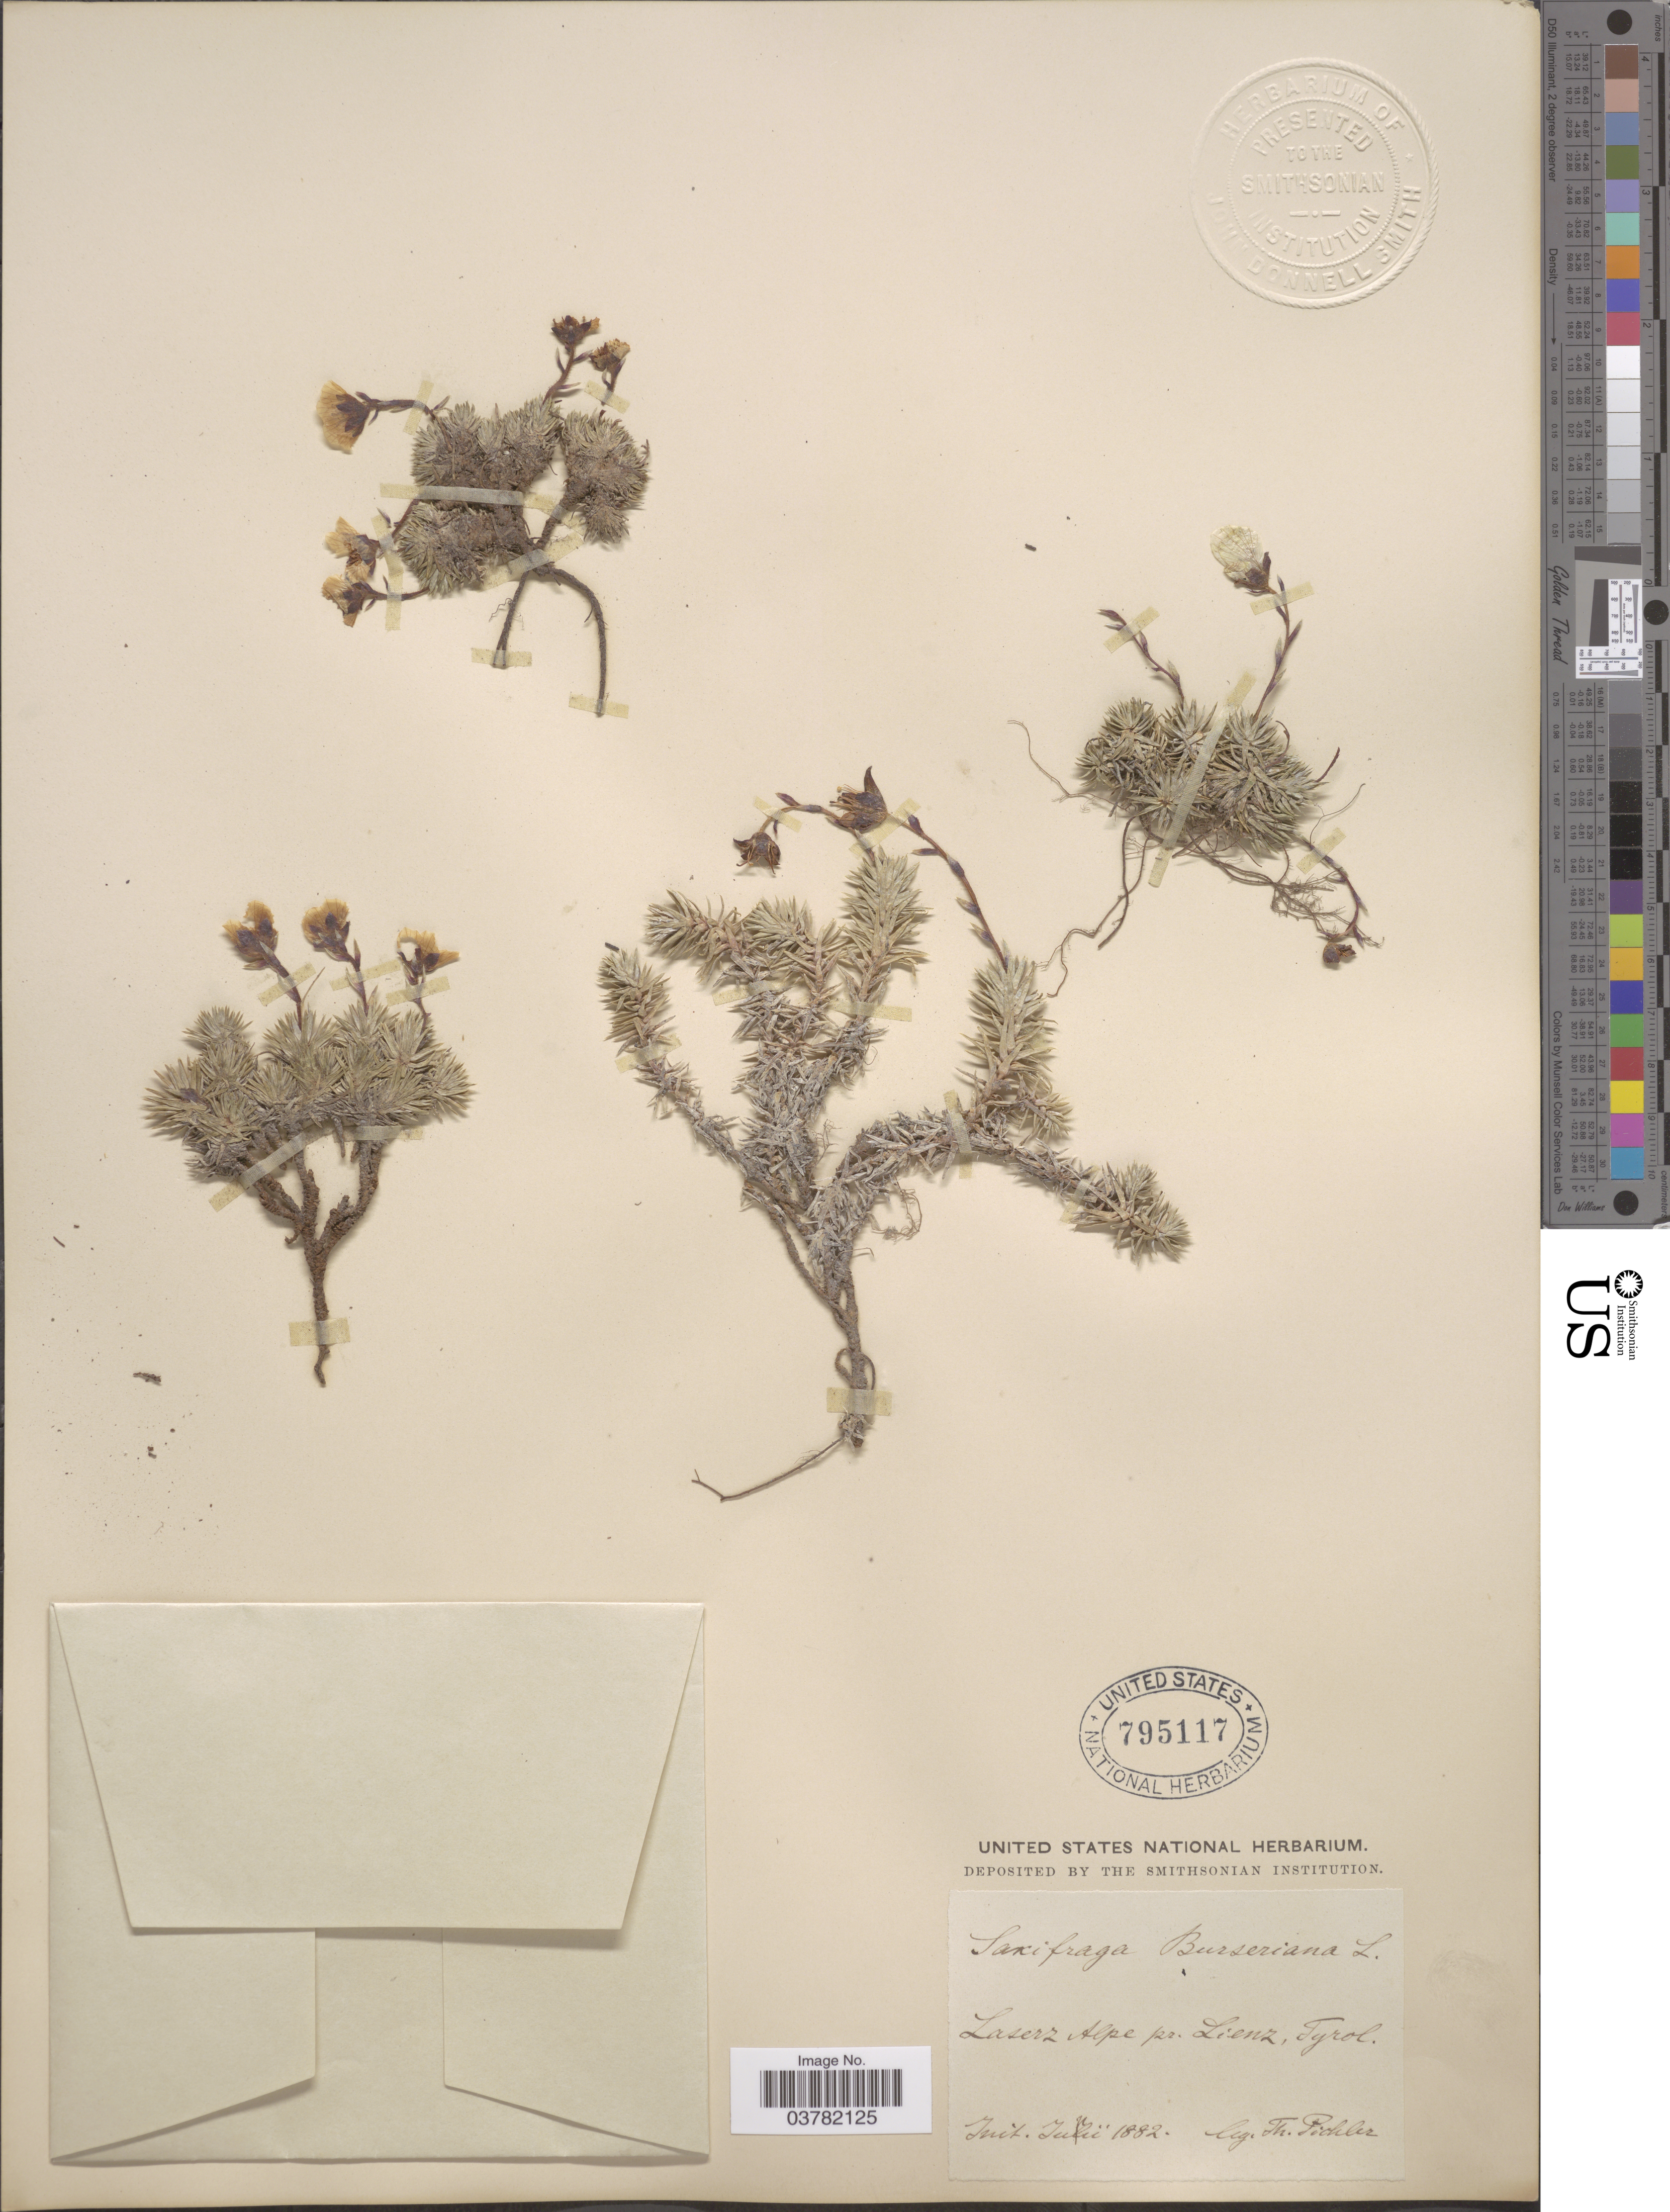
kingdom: Plantae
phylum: Tracheophyta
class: Magnoliopsida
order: Saxifragales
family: Saxifragaceae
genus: Saxifraga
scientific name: Saxifraga burseriana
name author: L.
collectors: T. Pichler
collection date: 1882-06/1882-07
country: Austria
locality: Laserz Alpe pr. Lienz, Tyrol.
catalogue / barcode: US 795117